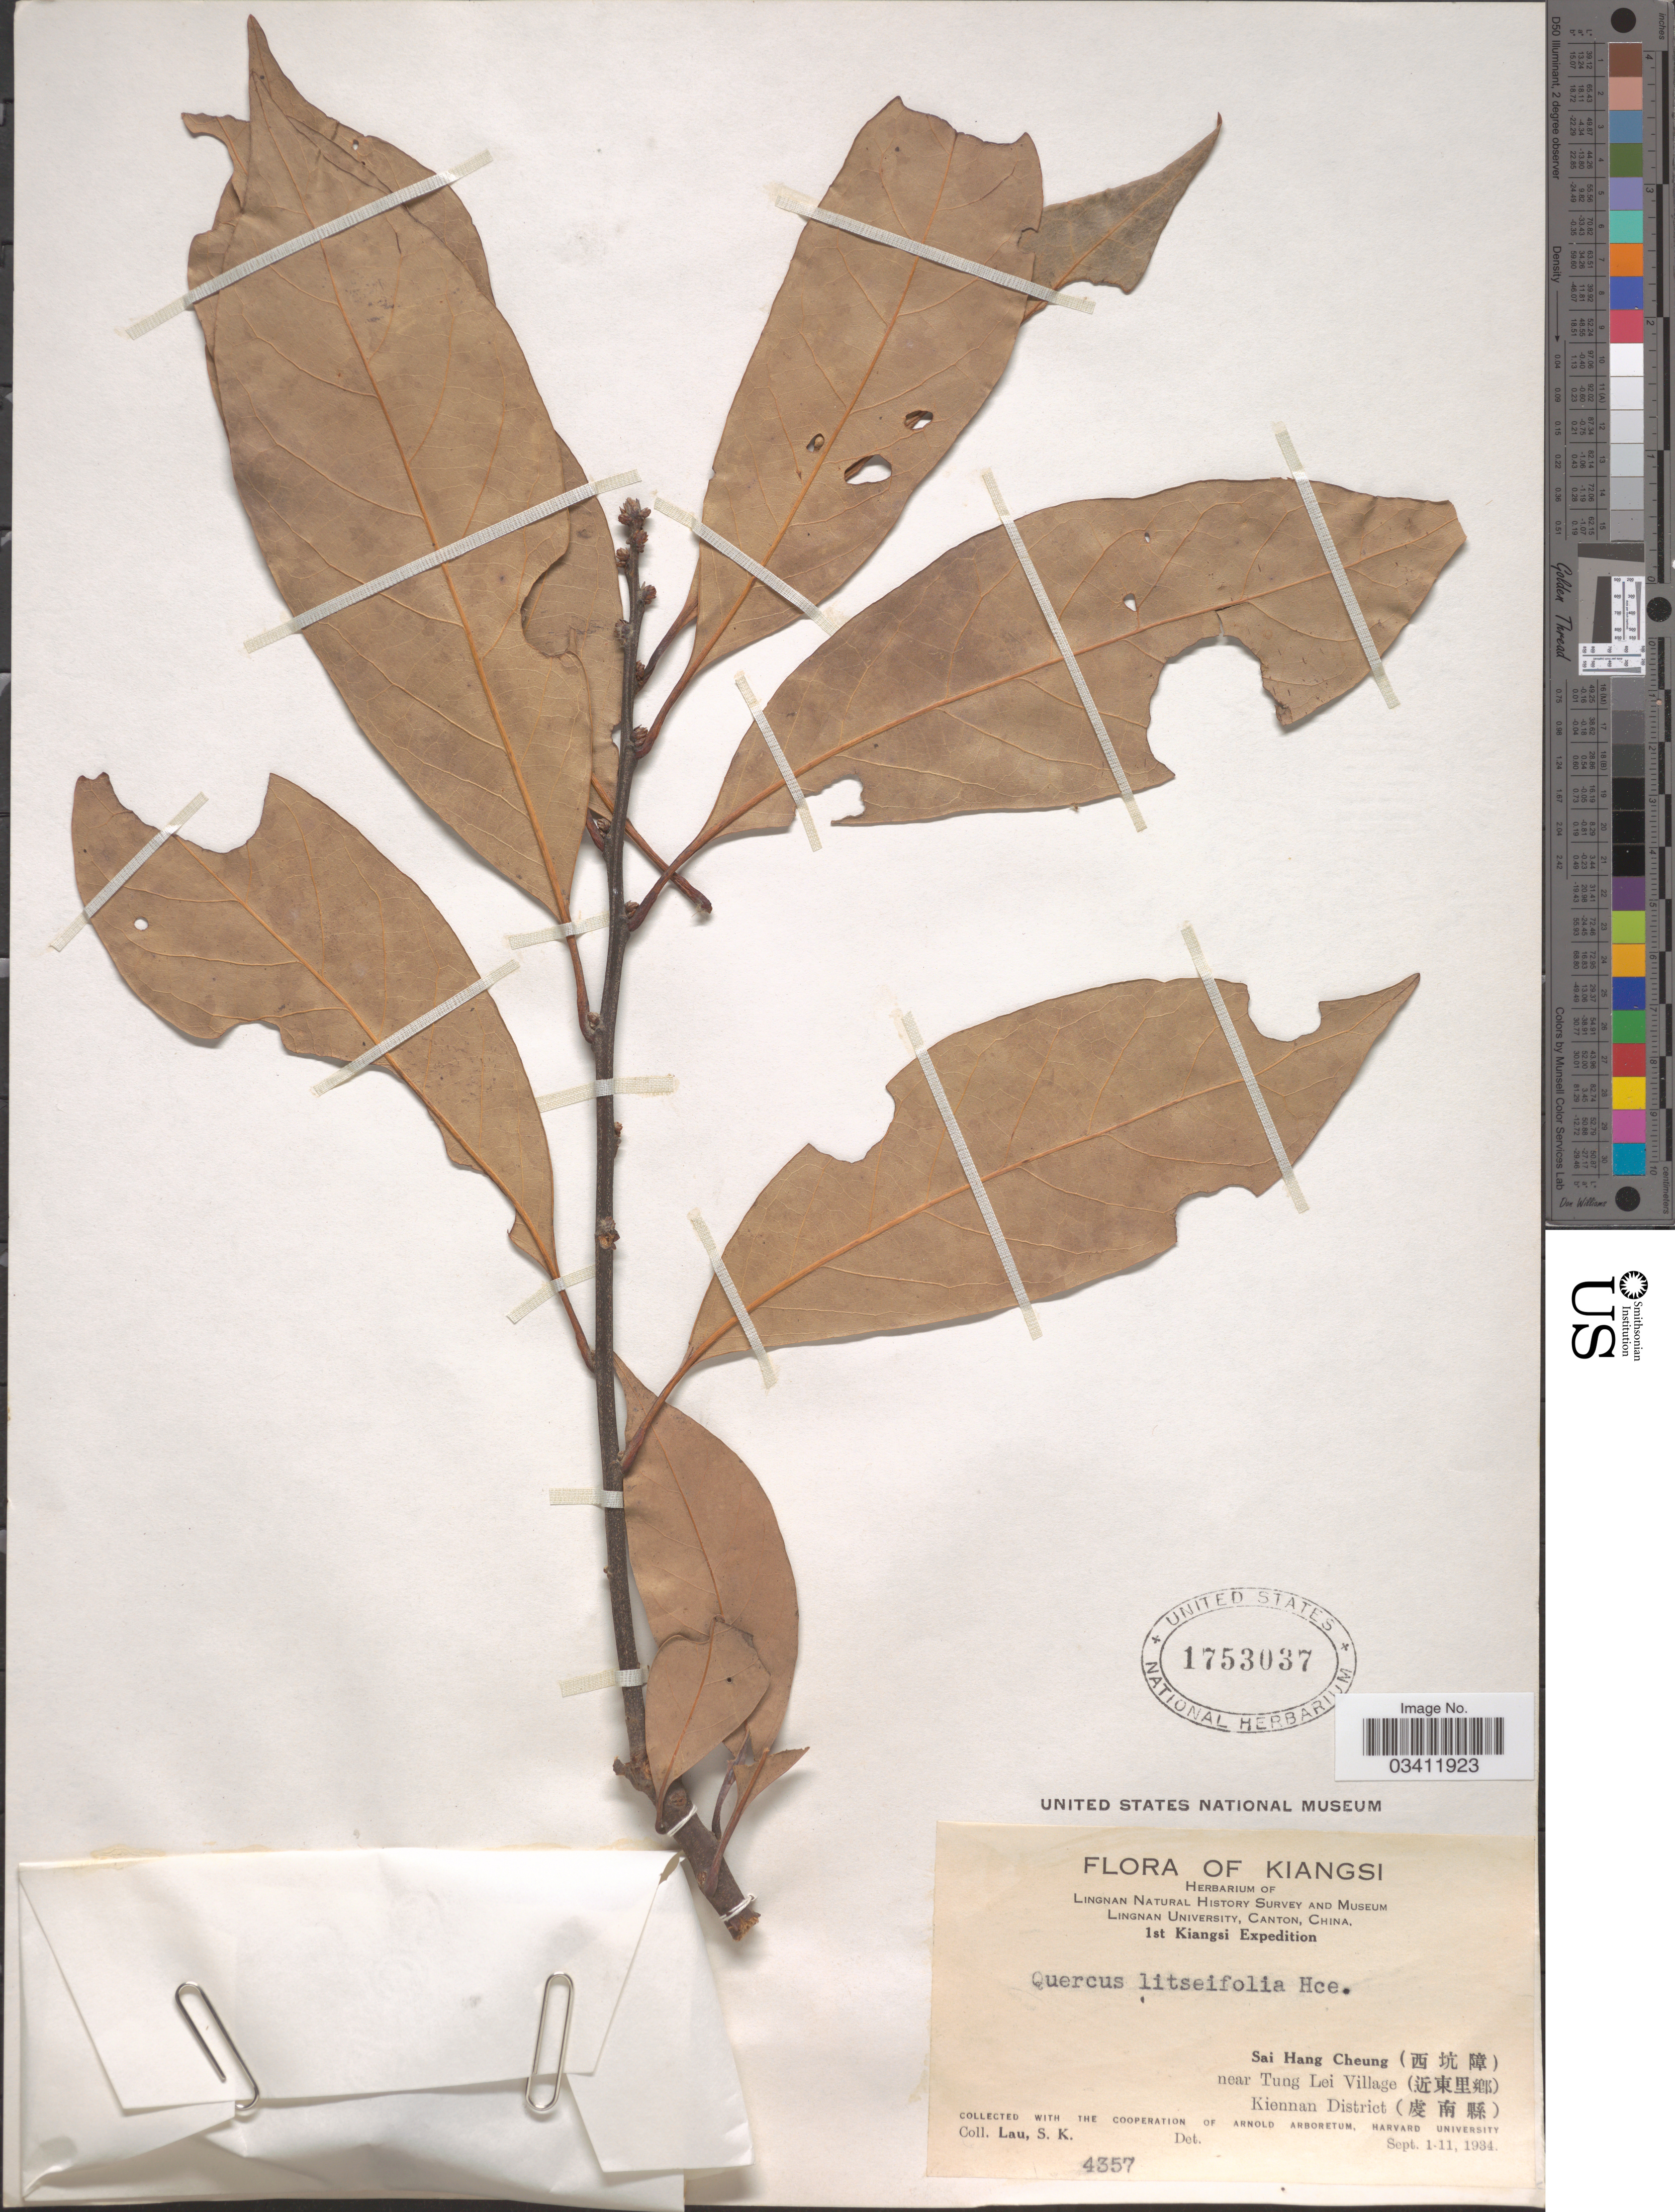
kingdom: Plantae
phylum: Tracheophyta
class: Magnoliopsida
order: Fagales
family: Fagaceae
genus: Quercus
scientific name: Quercus litseifolia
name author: Hance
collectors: S. K. Lau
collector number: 4357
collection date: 1934-09-01/1934-09-11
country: China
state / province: Jiangxi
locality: Kiangsi. Sai Hang Cheung (X) near Tung Lei Village (X) Kiennan District (X).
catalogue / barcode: US 1753037